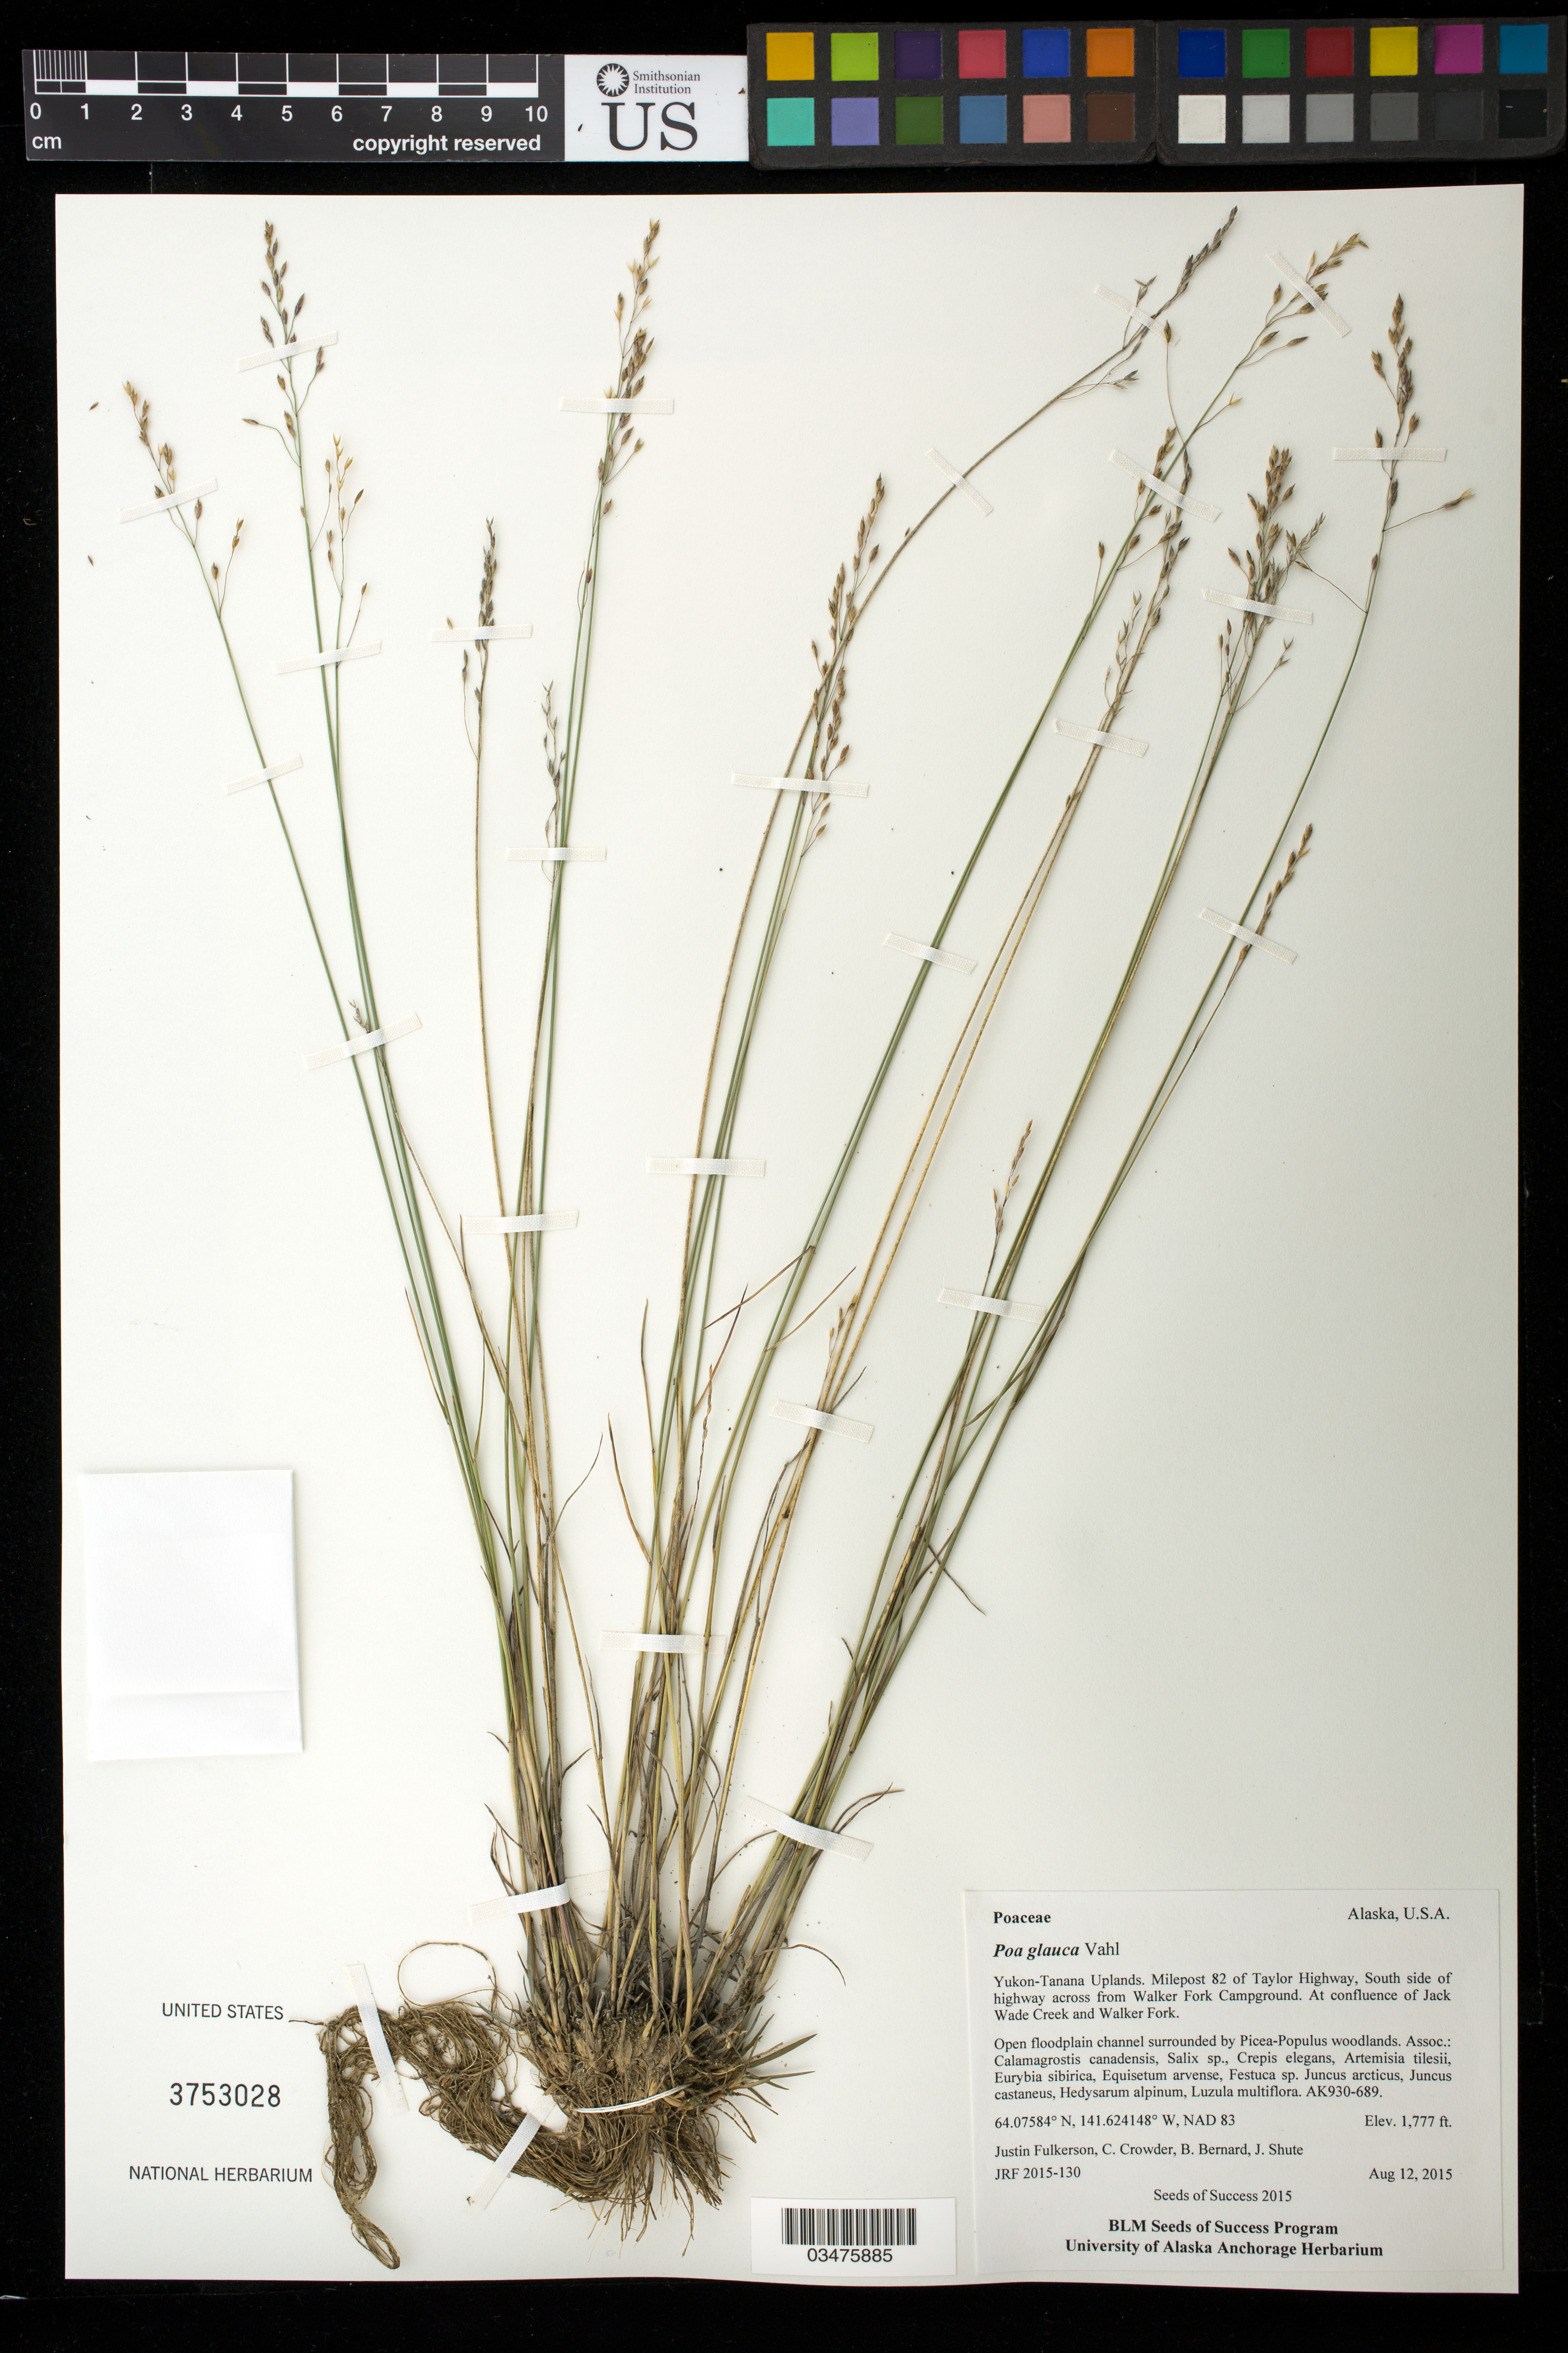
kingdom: Plantae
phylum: Tracheophyta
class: Liliopsida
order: Poales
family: Poaceae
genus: Poa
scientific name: Poa glauca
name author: Vahl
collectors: J. Fulkerson, C. Crowder, J. Shute & B. Bernard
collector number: AK930-689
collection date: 2015-08-12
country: United States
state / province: Alaska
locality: Yukon-Tanana Uplands, Milepost 82 of the Taylor Hwy across from Walker Fork Campground.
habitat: Open floodplain channel surrounded by Picea-Populus woodlands.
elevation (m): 542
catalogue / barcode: US 3753028